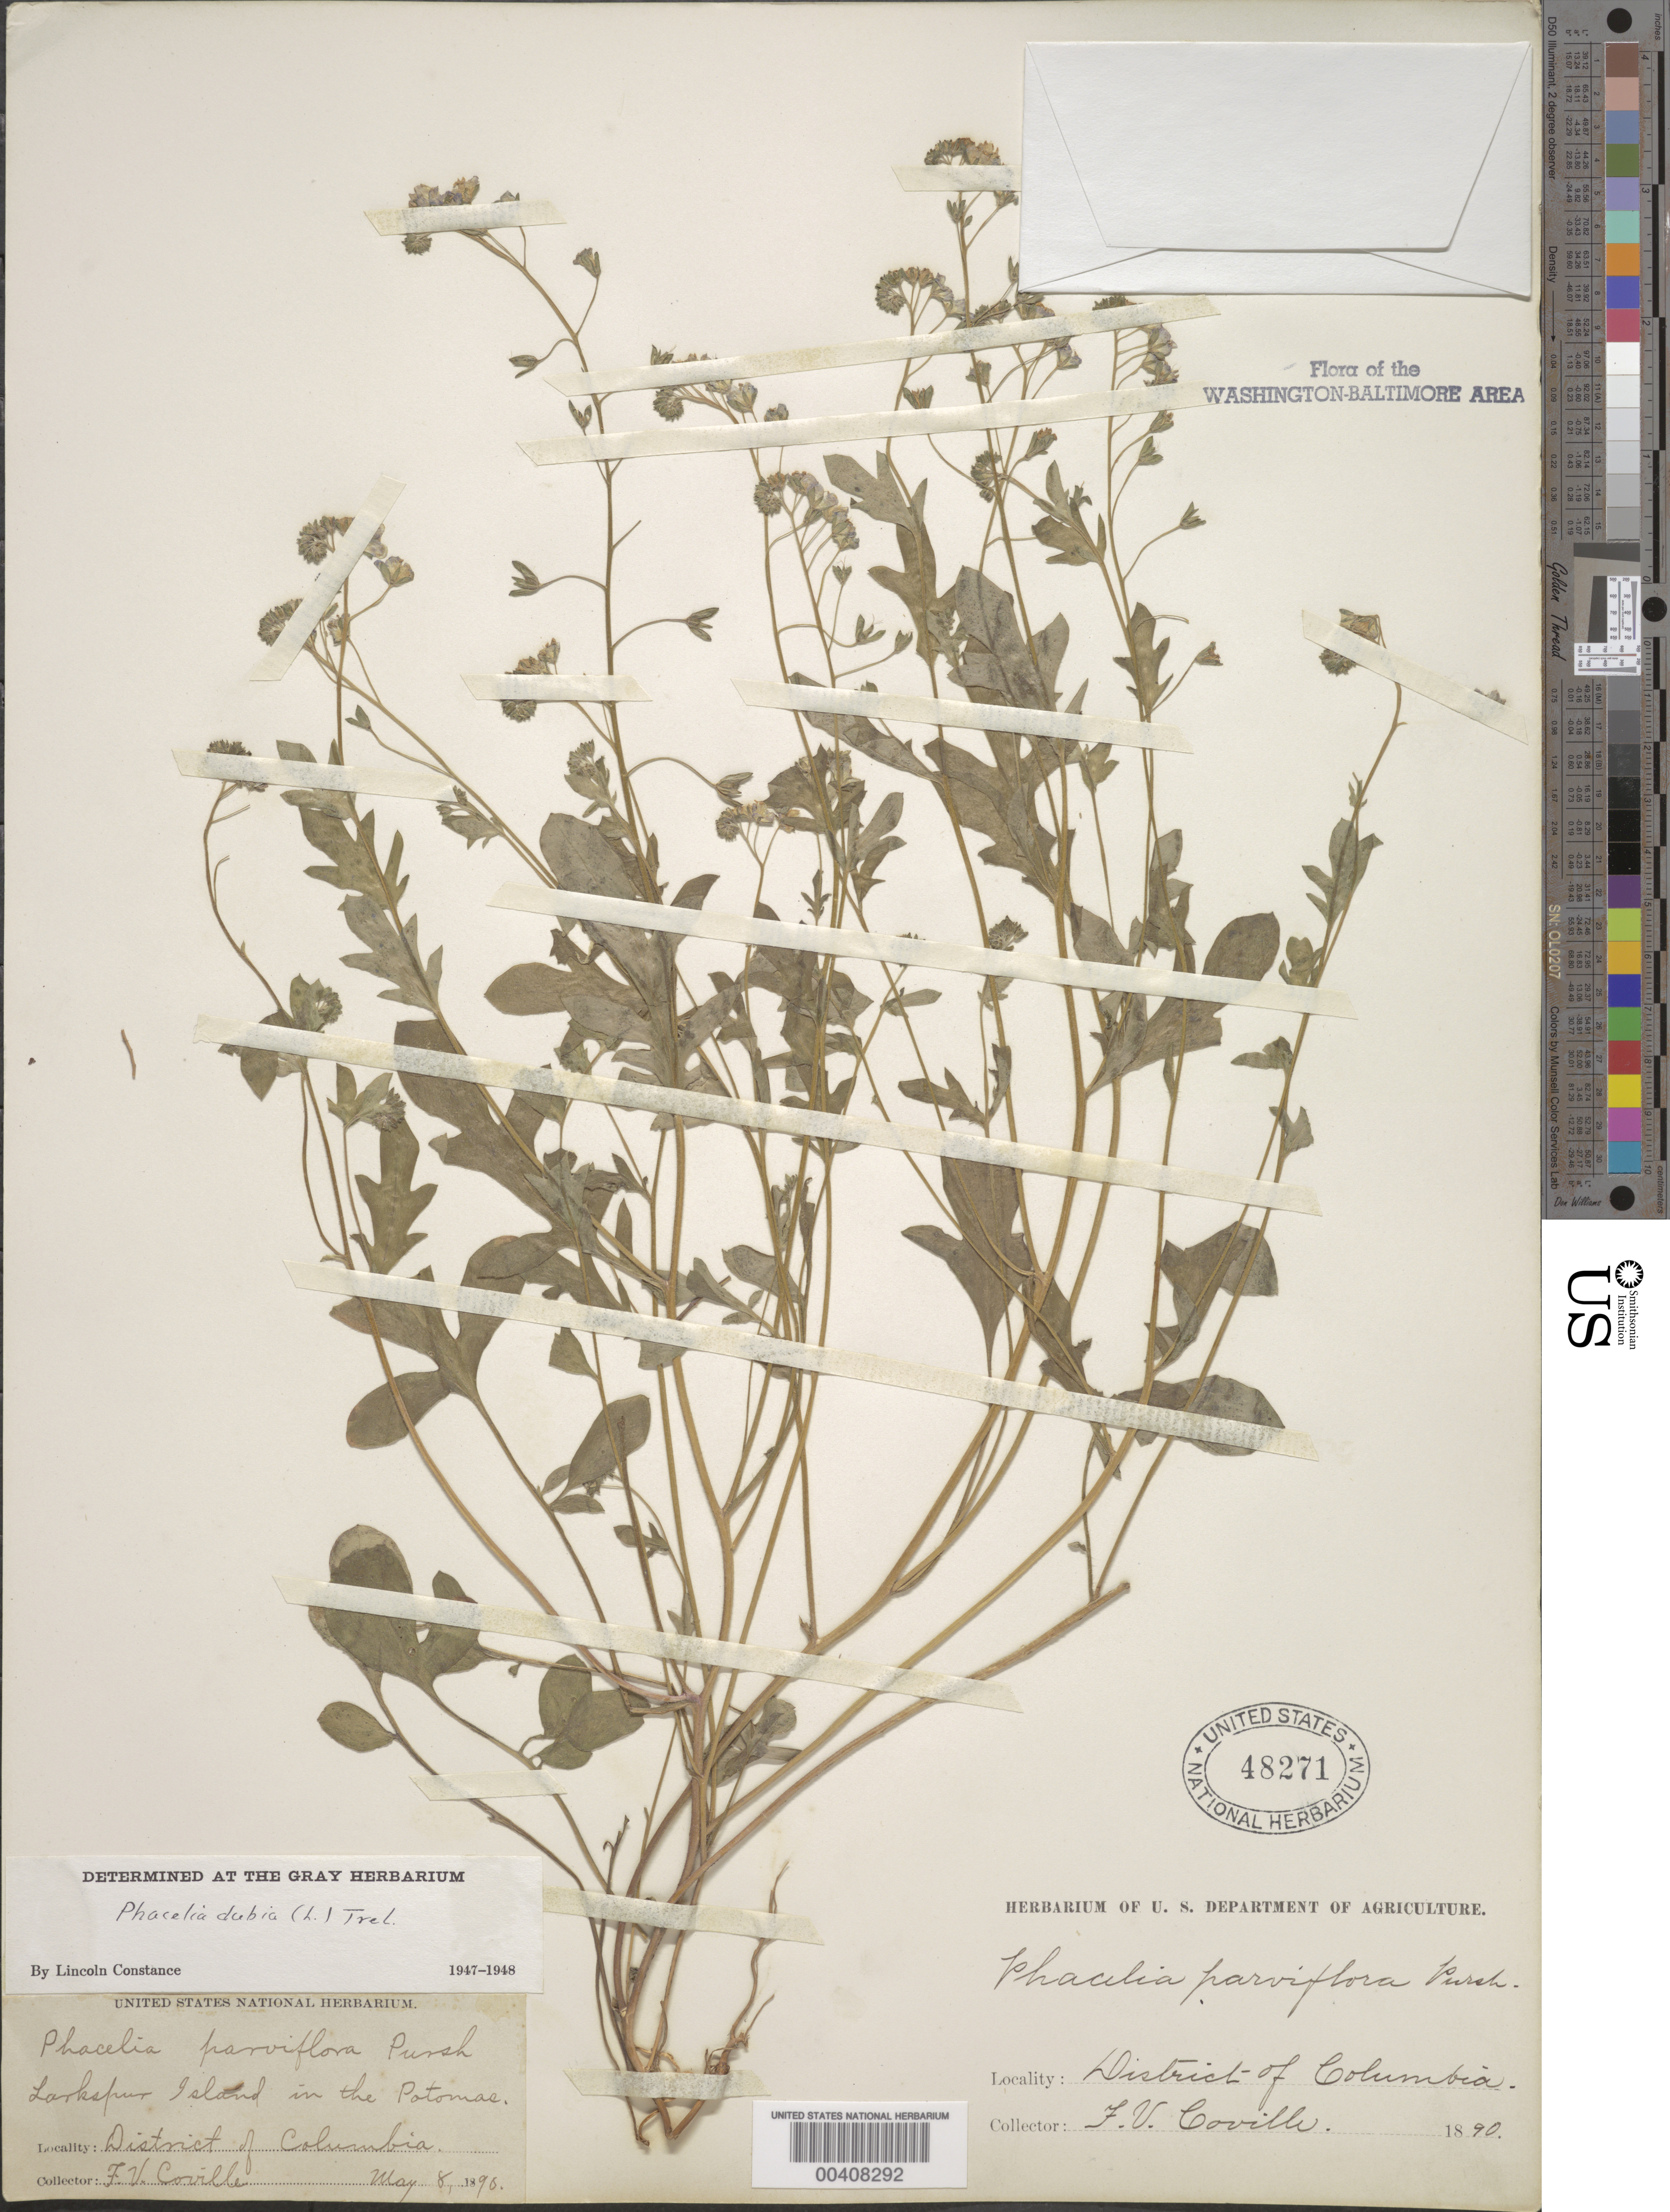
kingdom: Plantae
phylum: Tracheophyta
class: Magnoliopsida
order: Boraginales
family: Hydrophyllaceae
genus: Phacelia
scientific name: Phacelia dubia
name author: (L.) Trel.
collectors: F. V. Coville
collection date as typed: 08 May 1890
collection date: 1890-05-08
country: United States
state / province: Maryland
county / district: Montgomery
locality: Larkspur Island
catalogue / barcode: US 48271